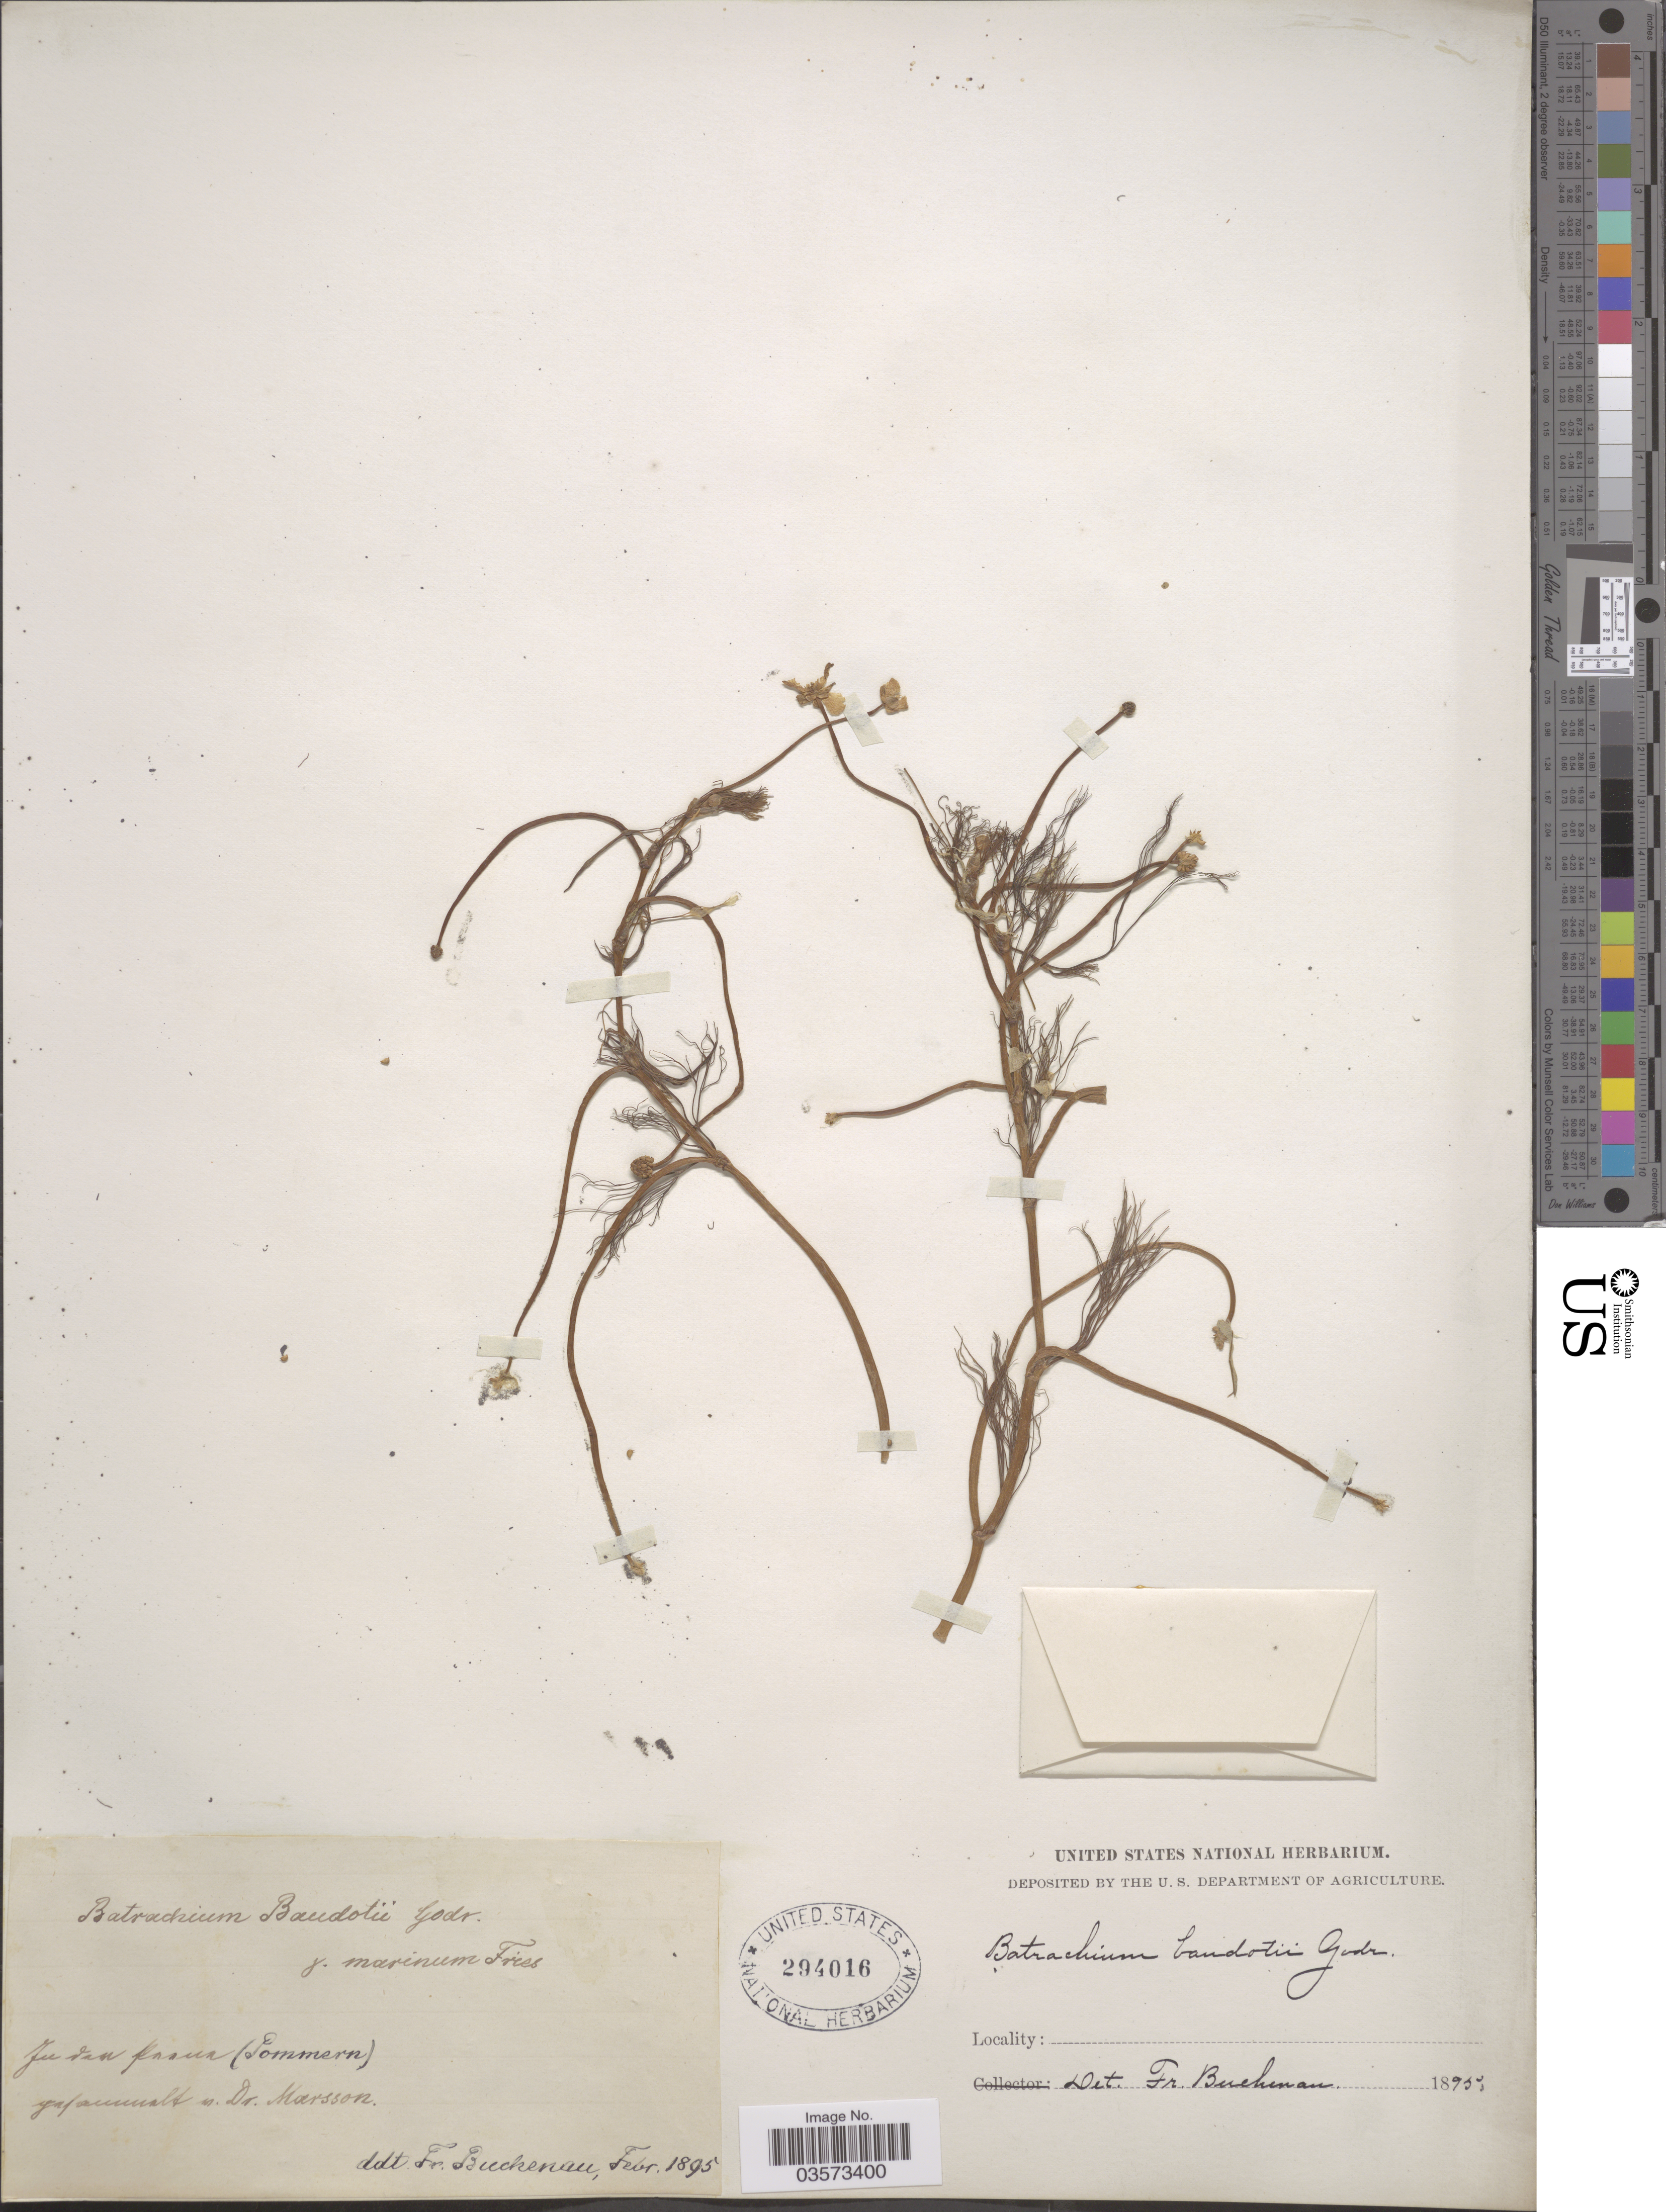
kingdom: Plantae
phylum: Tracheophyta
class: Magnoliopsida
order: Ranunculales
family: Ranunculaceae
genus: Ranunculus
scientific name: Ranunculus baudotii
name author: Godr.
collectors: Marsson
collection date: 1895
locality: In den praia (Pommern).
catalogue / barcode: US 294016